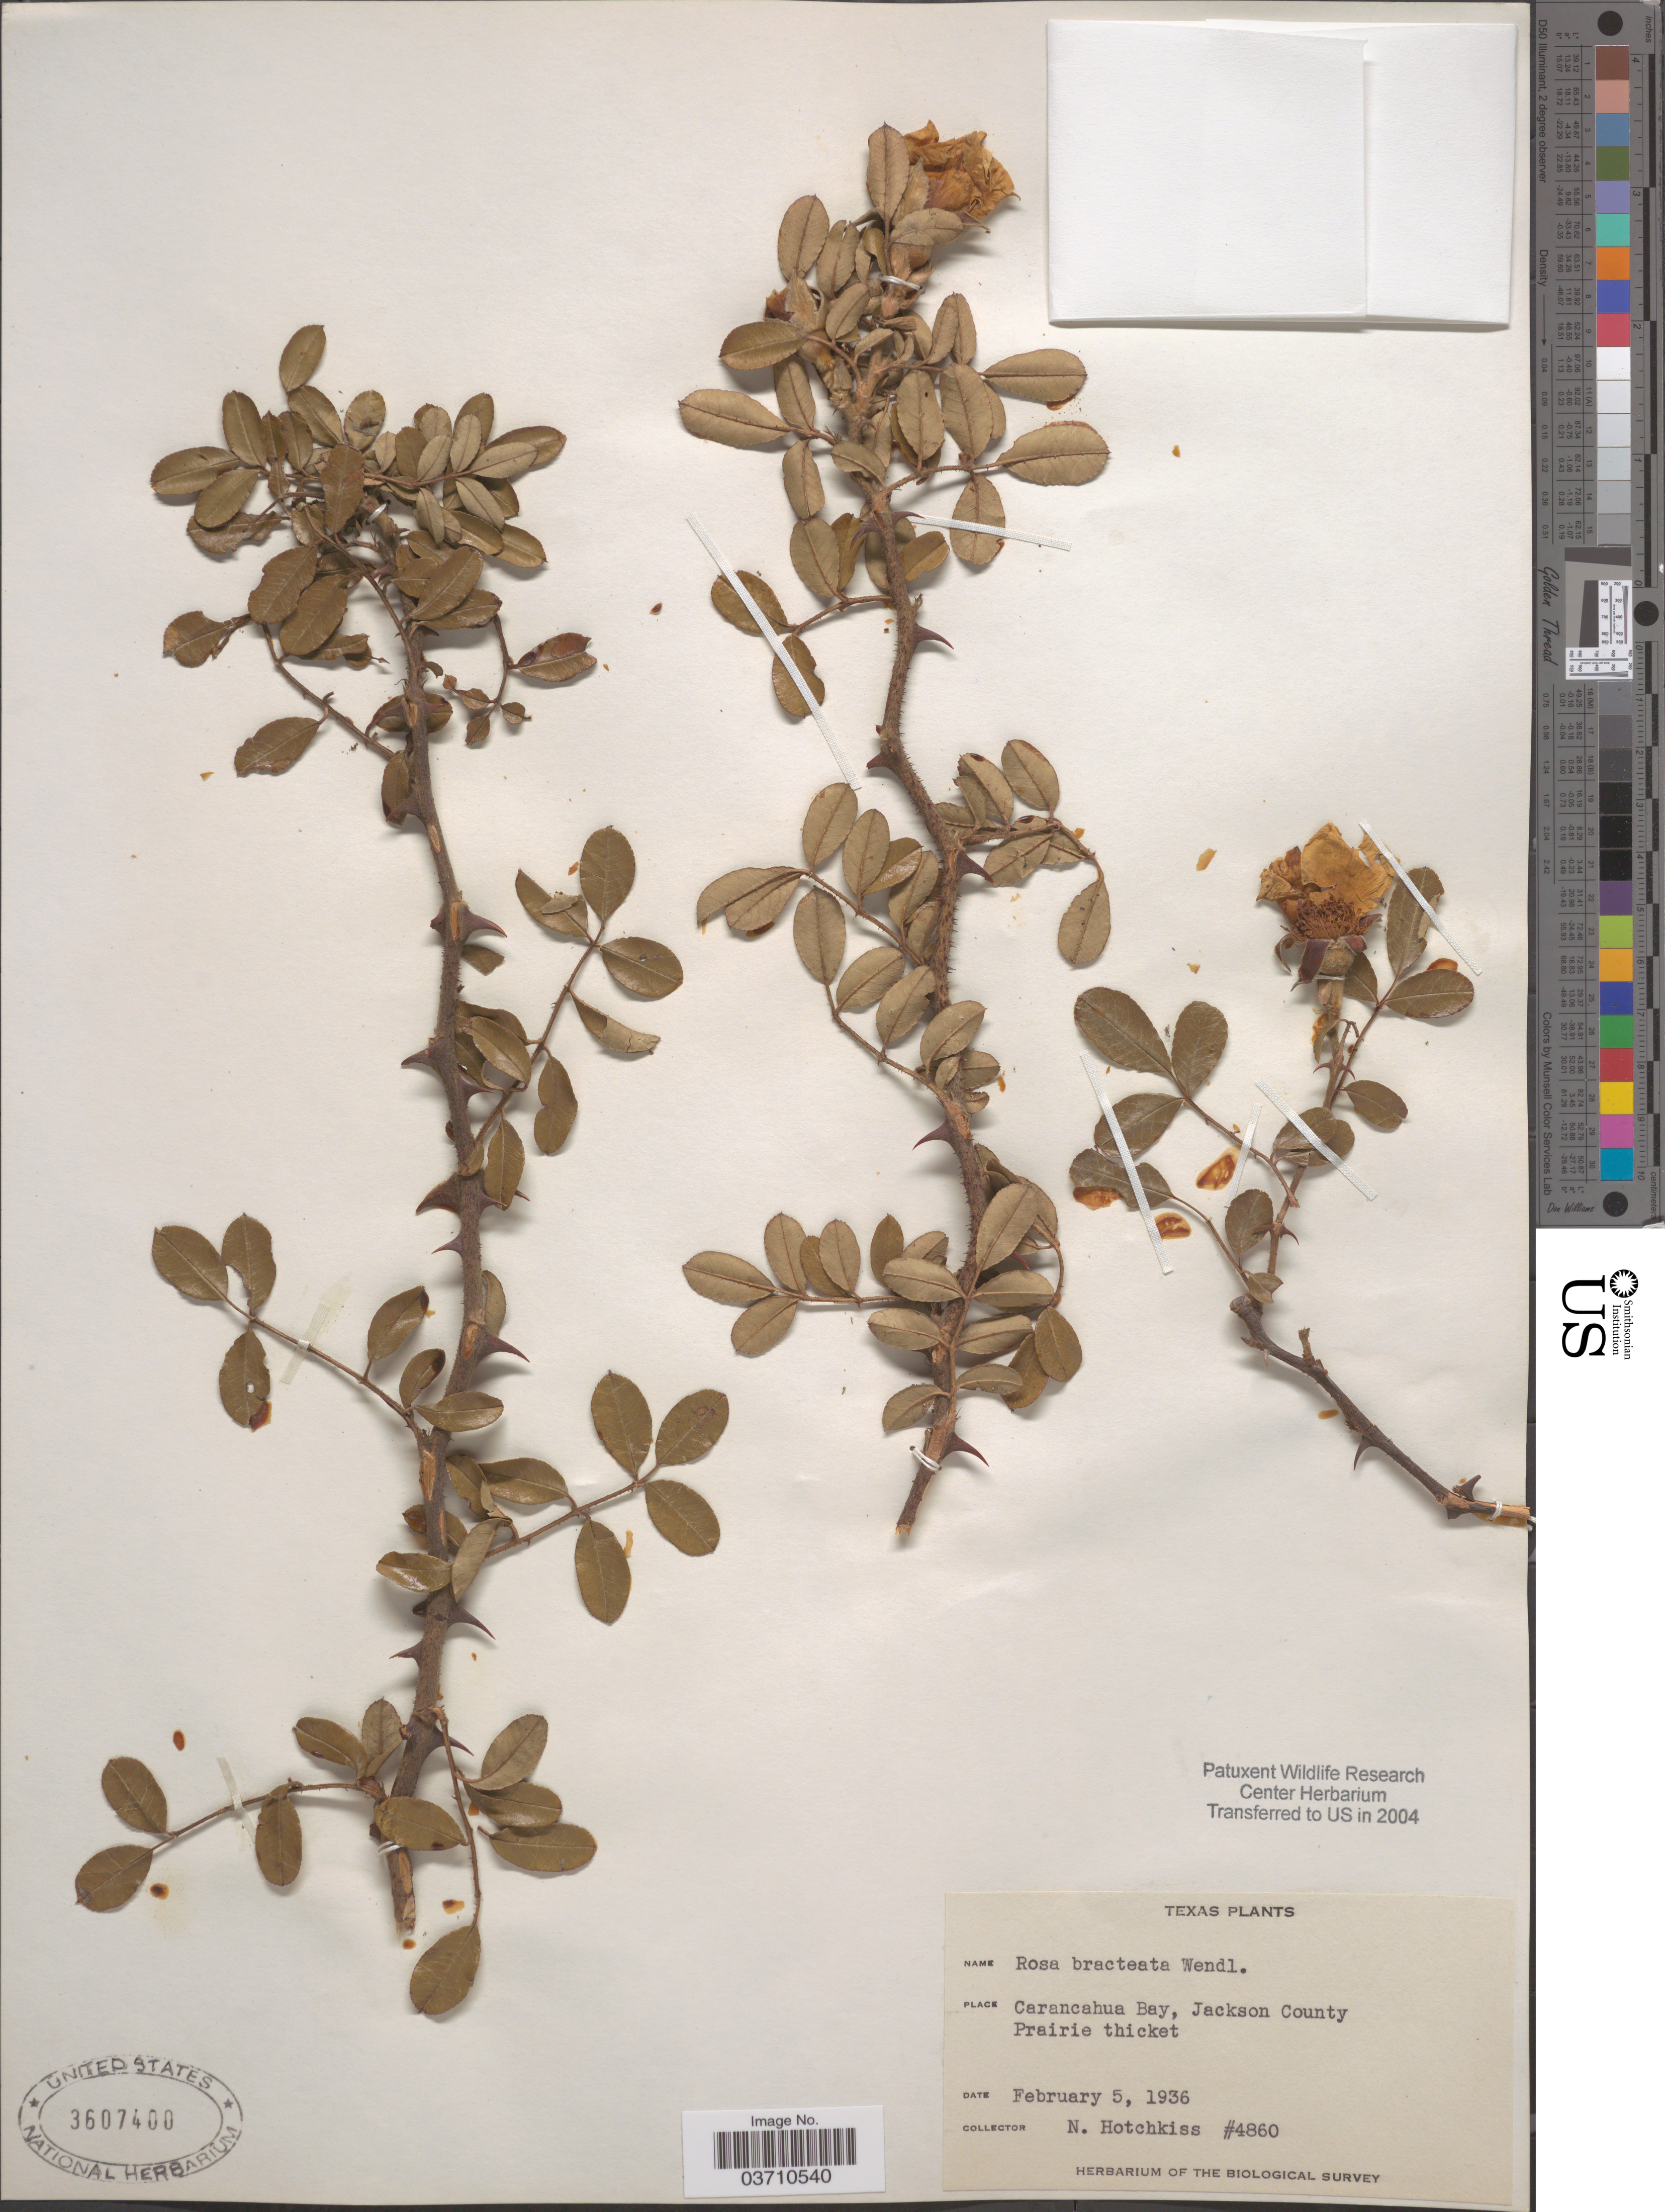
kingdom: Plantae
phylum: Tracheophyta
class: Magnoliopsida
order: Rosales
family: Rosaceae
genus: Rosa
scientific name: Rosa bracteata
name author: J.C. Wendl.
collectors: N. Hotchkiss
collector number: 4860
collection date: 1936-02-05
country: United States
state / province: Texas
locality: Carancahua Bay, Jackson County.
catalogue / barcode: US 3607400